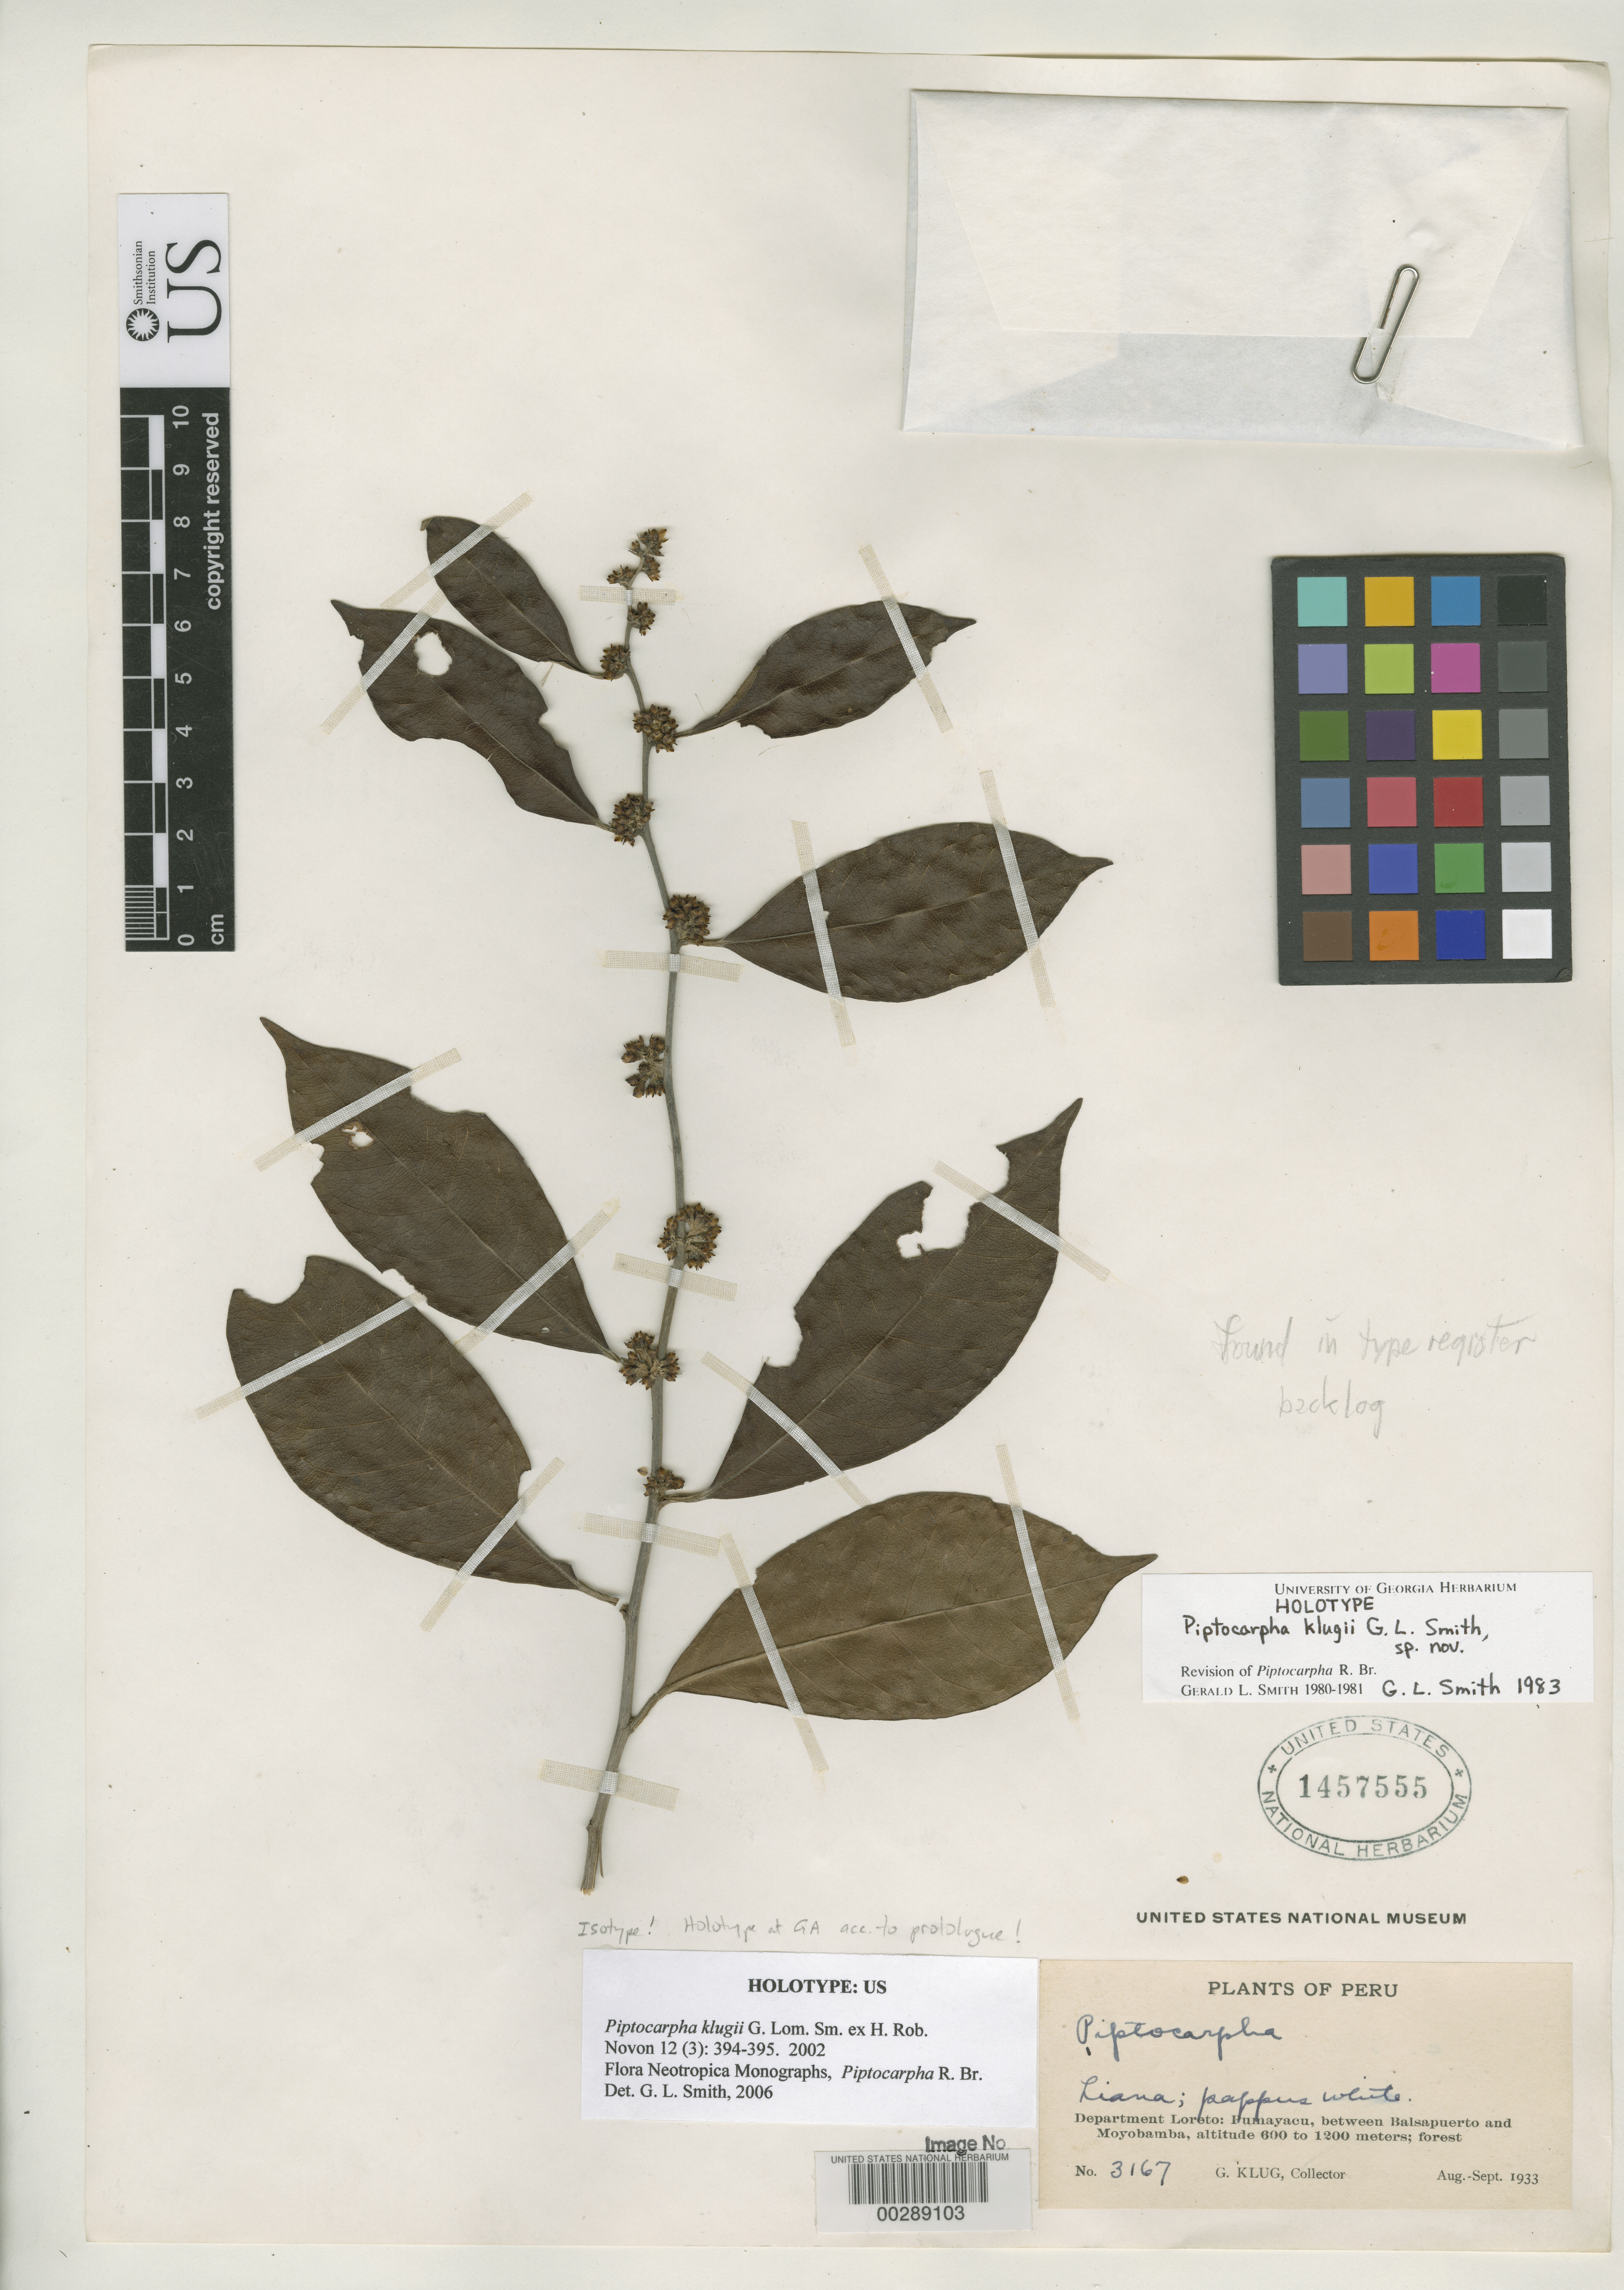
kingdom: Plantae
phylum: Tracheophyta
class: Magnoliopsida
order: Asterales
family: Asteraceae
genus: Piptocarpha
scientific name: Piptocarpha klugii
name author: G. Lom. Sm. ex H. Rob.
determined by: Smith, Gerald Lomax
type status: Isotype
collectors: G. Klug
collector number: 3167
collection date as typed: Aug 1933 to -- Sep 1933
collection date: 1933-08/1933-09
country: Peru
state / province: Loreto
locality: Department Loreto: Pumayacu, between Balsapuerto and Moyobamba.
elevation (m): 600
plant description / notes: US specimen erroneously annotated as holotype; US sheet is isotype & holotype is deposited at GA as confirmed from protologue & H. Robinson, pers. comm. (2006).; Cited by Brako & Zarucchi in Cat. of Fl. Pls. & Gymnosperms of Peru (MO Syst. Bot.) 45:1-1286. 1993.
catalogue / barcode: US 1457555